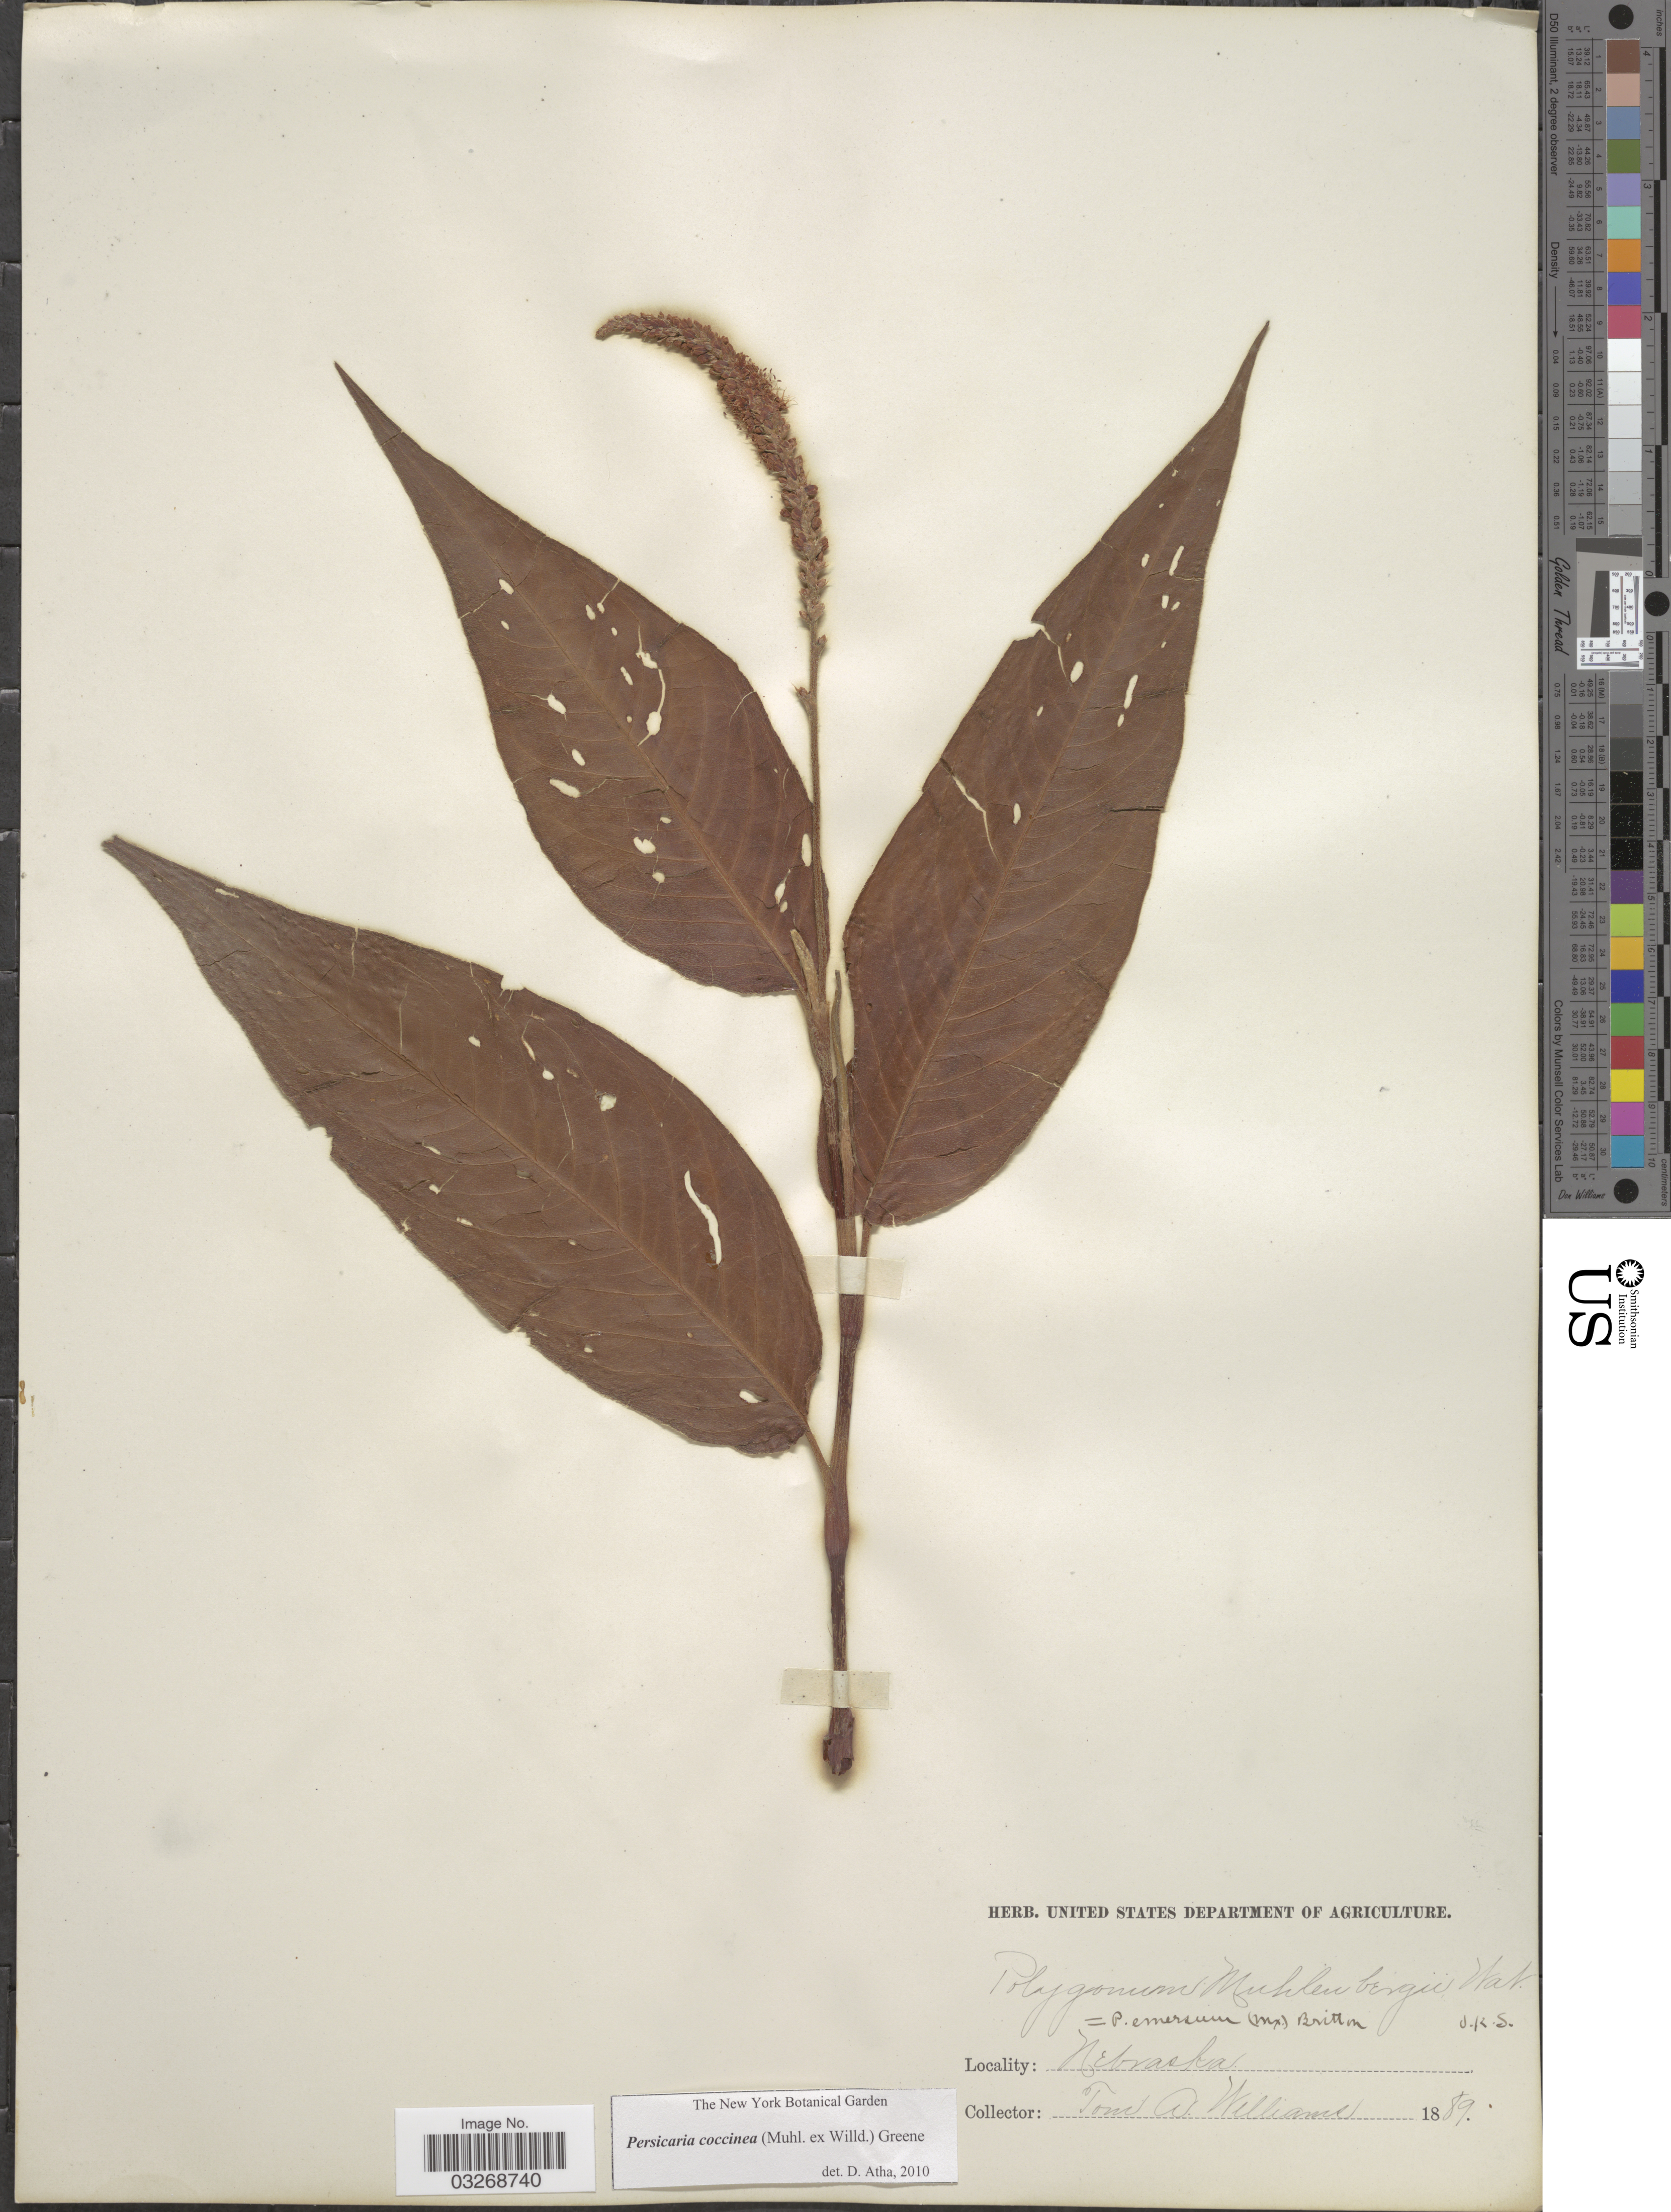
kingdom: Plantae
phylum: Tracheophyta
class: Magnoliopsida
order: Caryophyllales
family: Polygonaceae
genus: Persicaria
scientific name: Persicaria coccinea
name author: (Muhl. ex Willd.) Greene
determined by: Atha, D. E.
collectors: T. A. Williams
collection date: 1889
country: United States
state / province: Nebraska